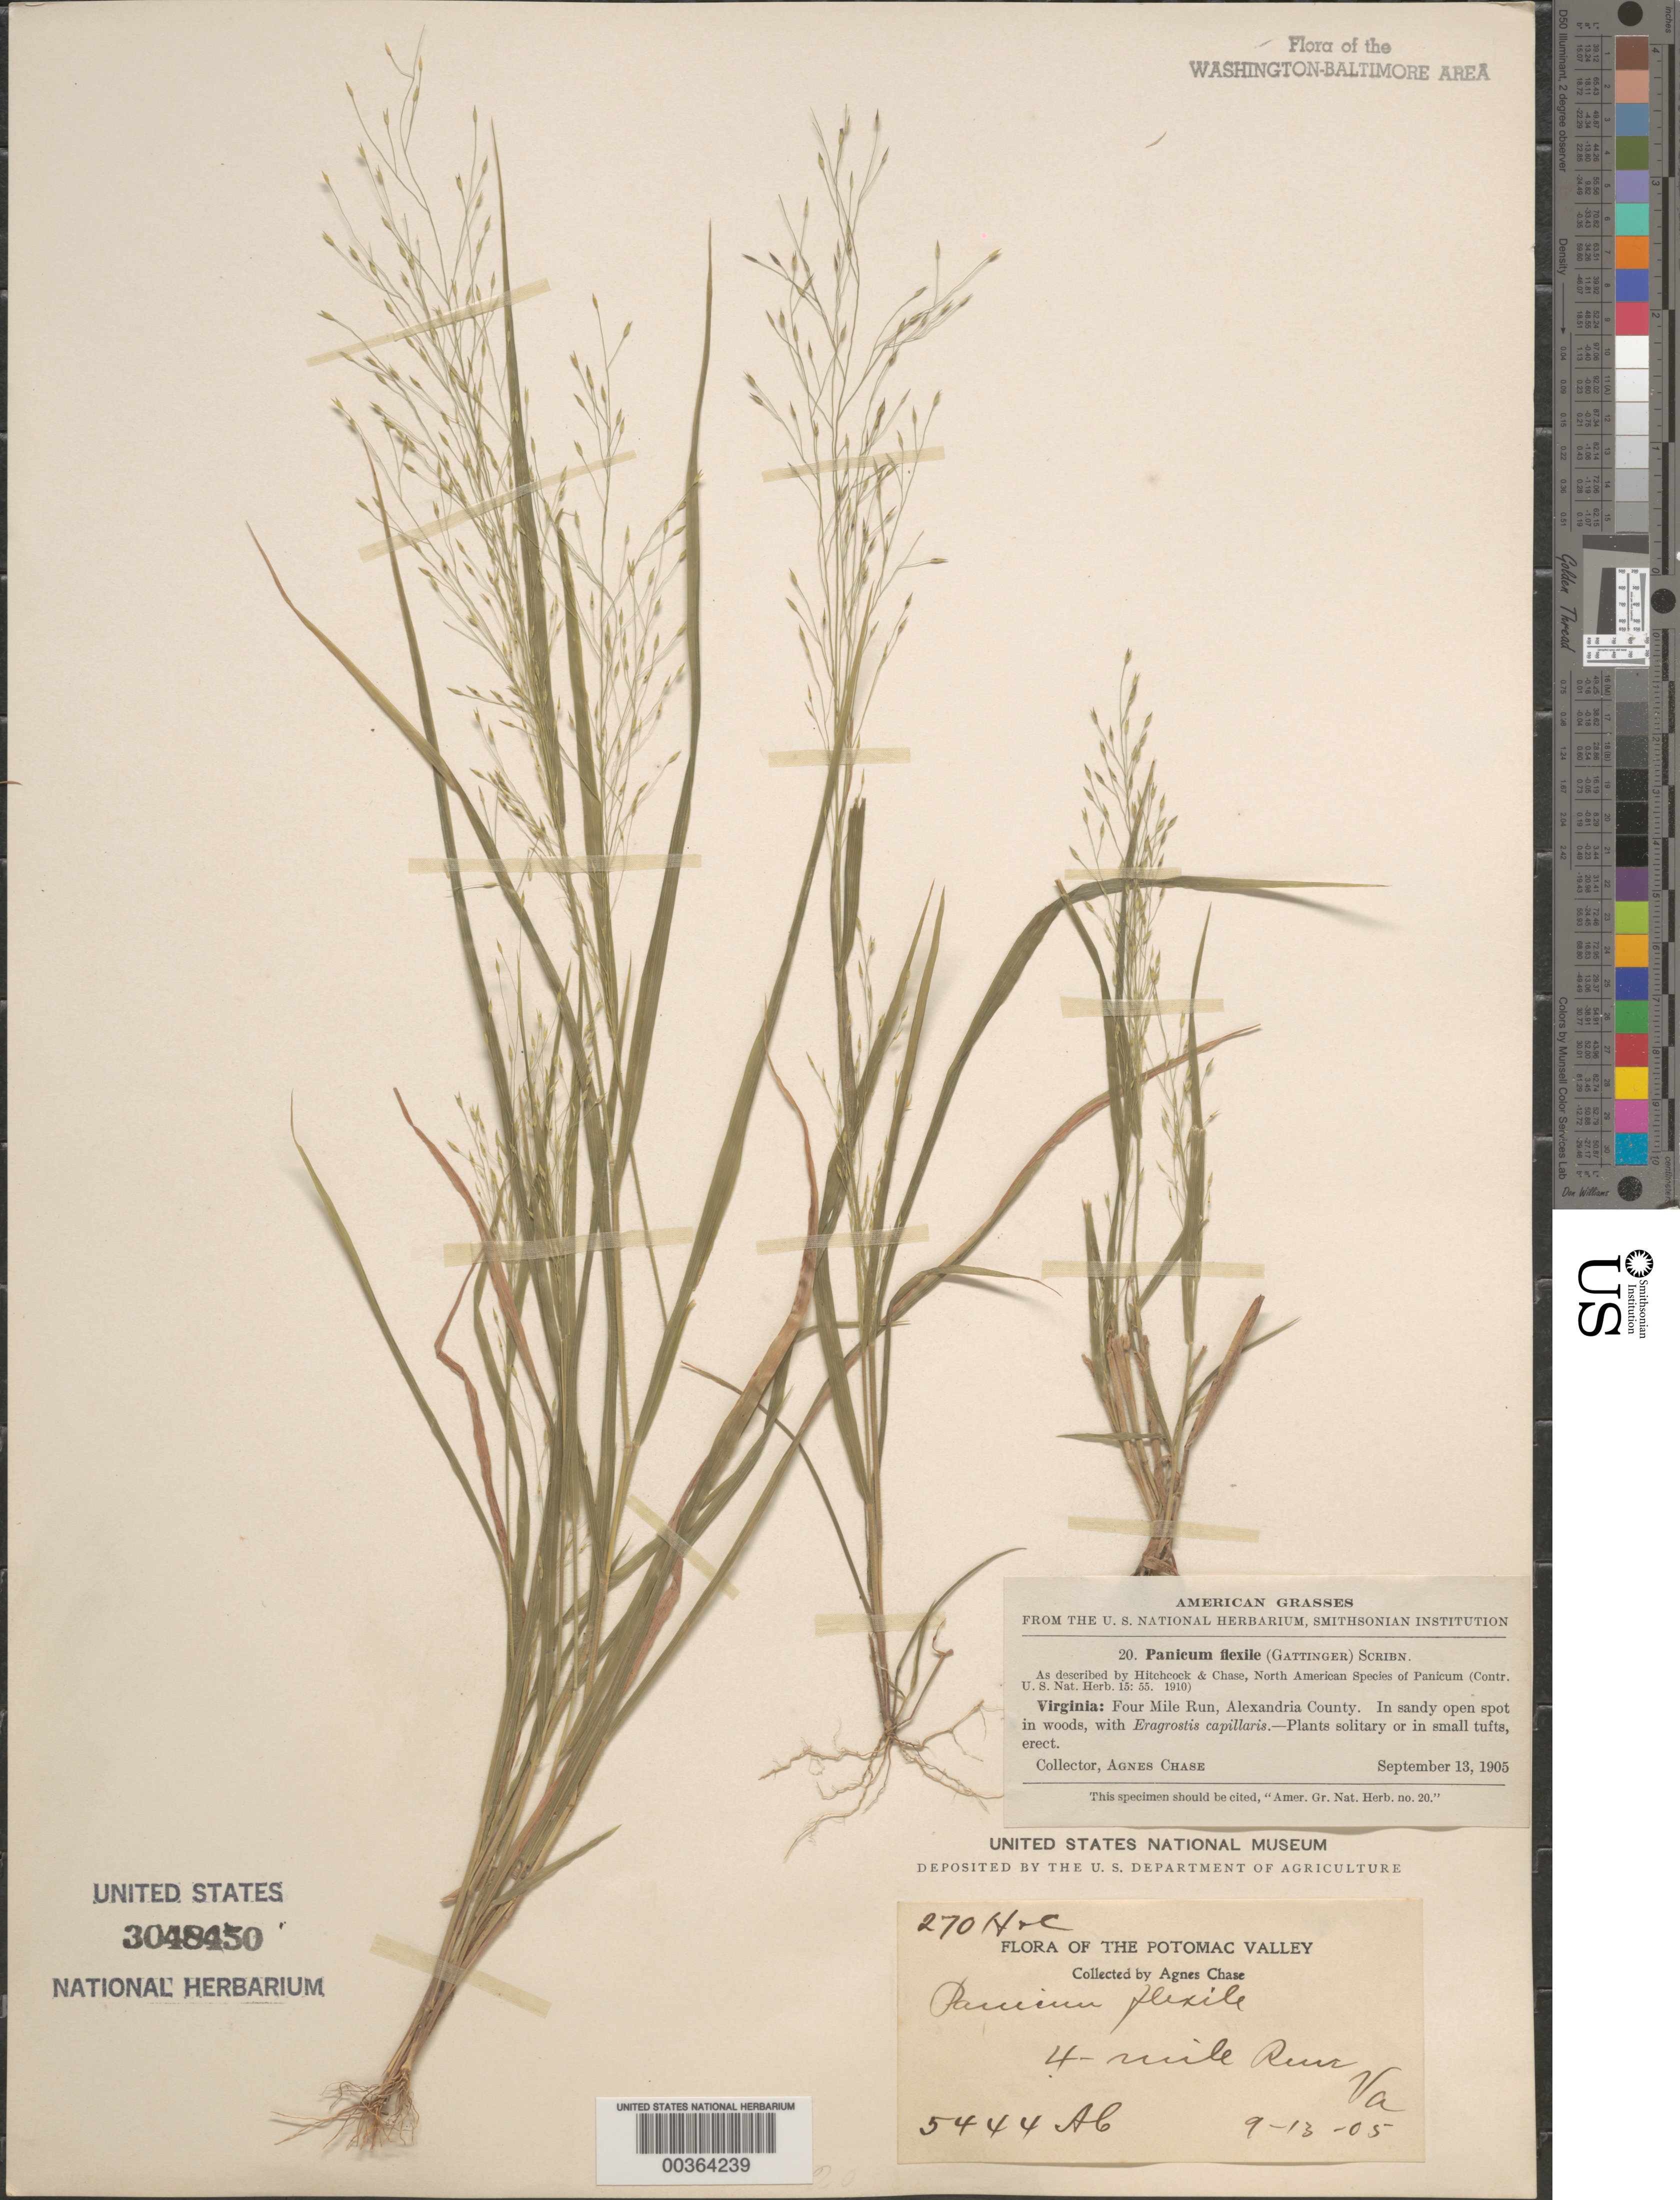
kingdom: Plantae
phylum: Tracheophyta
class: Liliopsida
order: Poales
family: Poaceae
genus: Panicum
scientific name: Panicum flexile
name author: (Gatt.) Scribn.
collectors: A. Chase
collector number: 5444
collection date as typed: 13 Sep 1905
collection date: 1905-09-13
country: United States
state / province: Virginia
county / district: Arlington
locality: Four Mile Run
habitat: In sandy open spot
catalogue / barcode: US 3048450